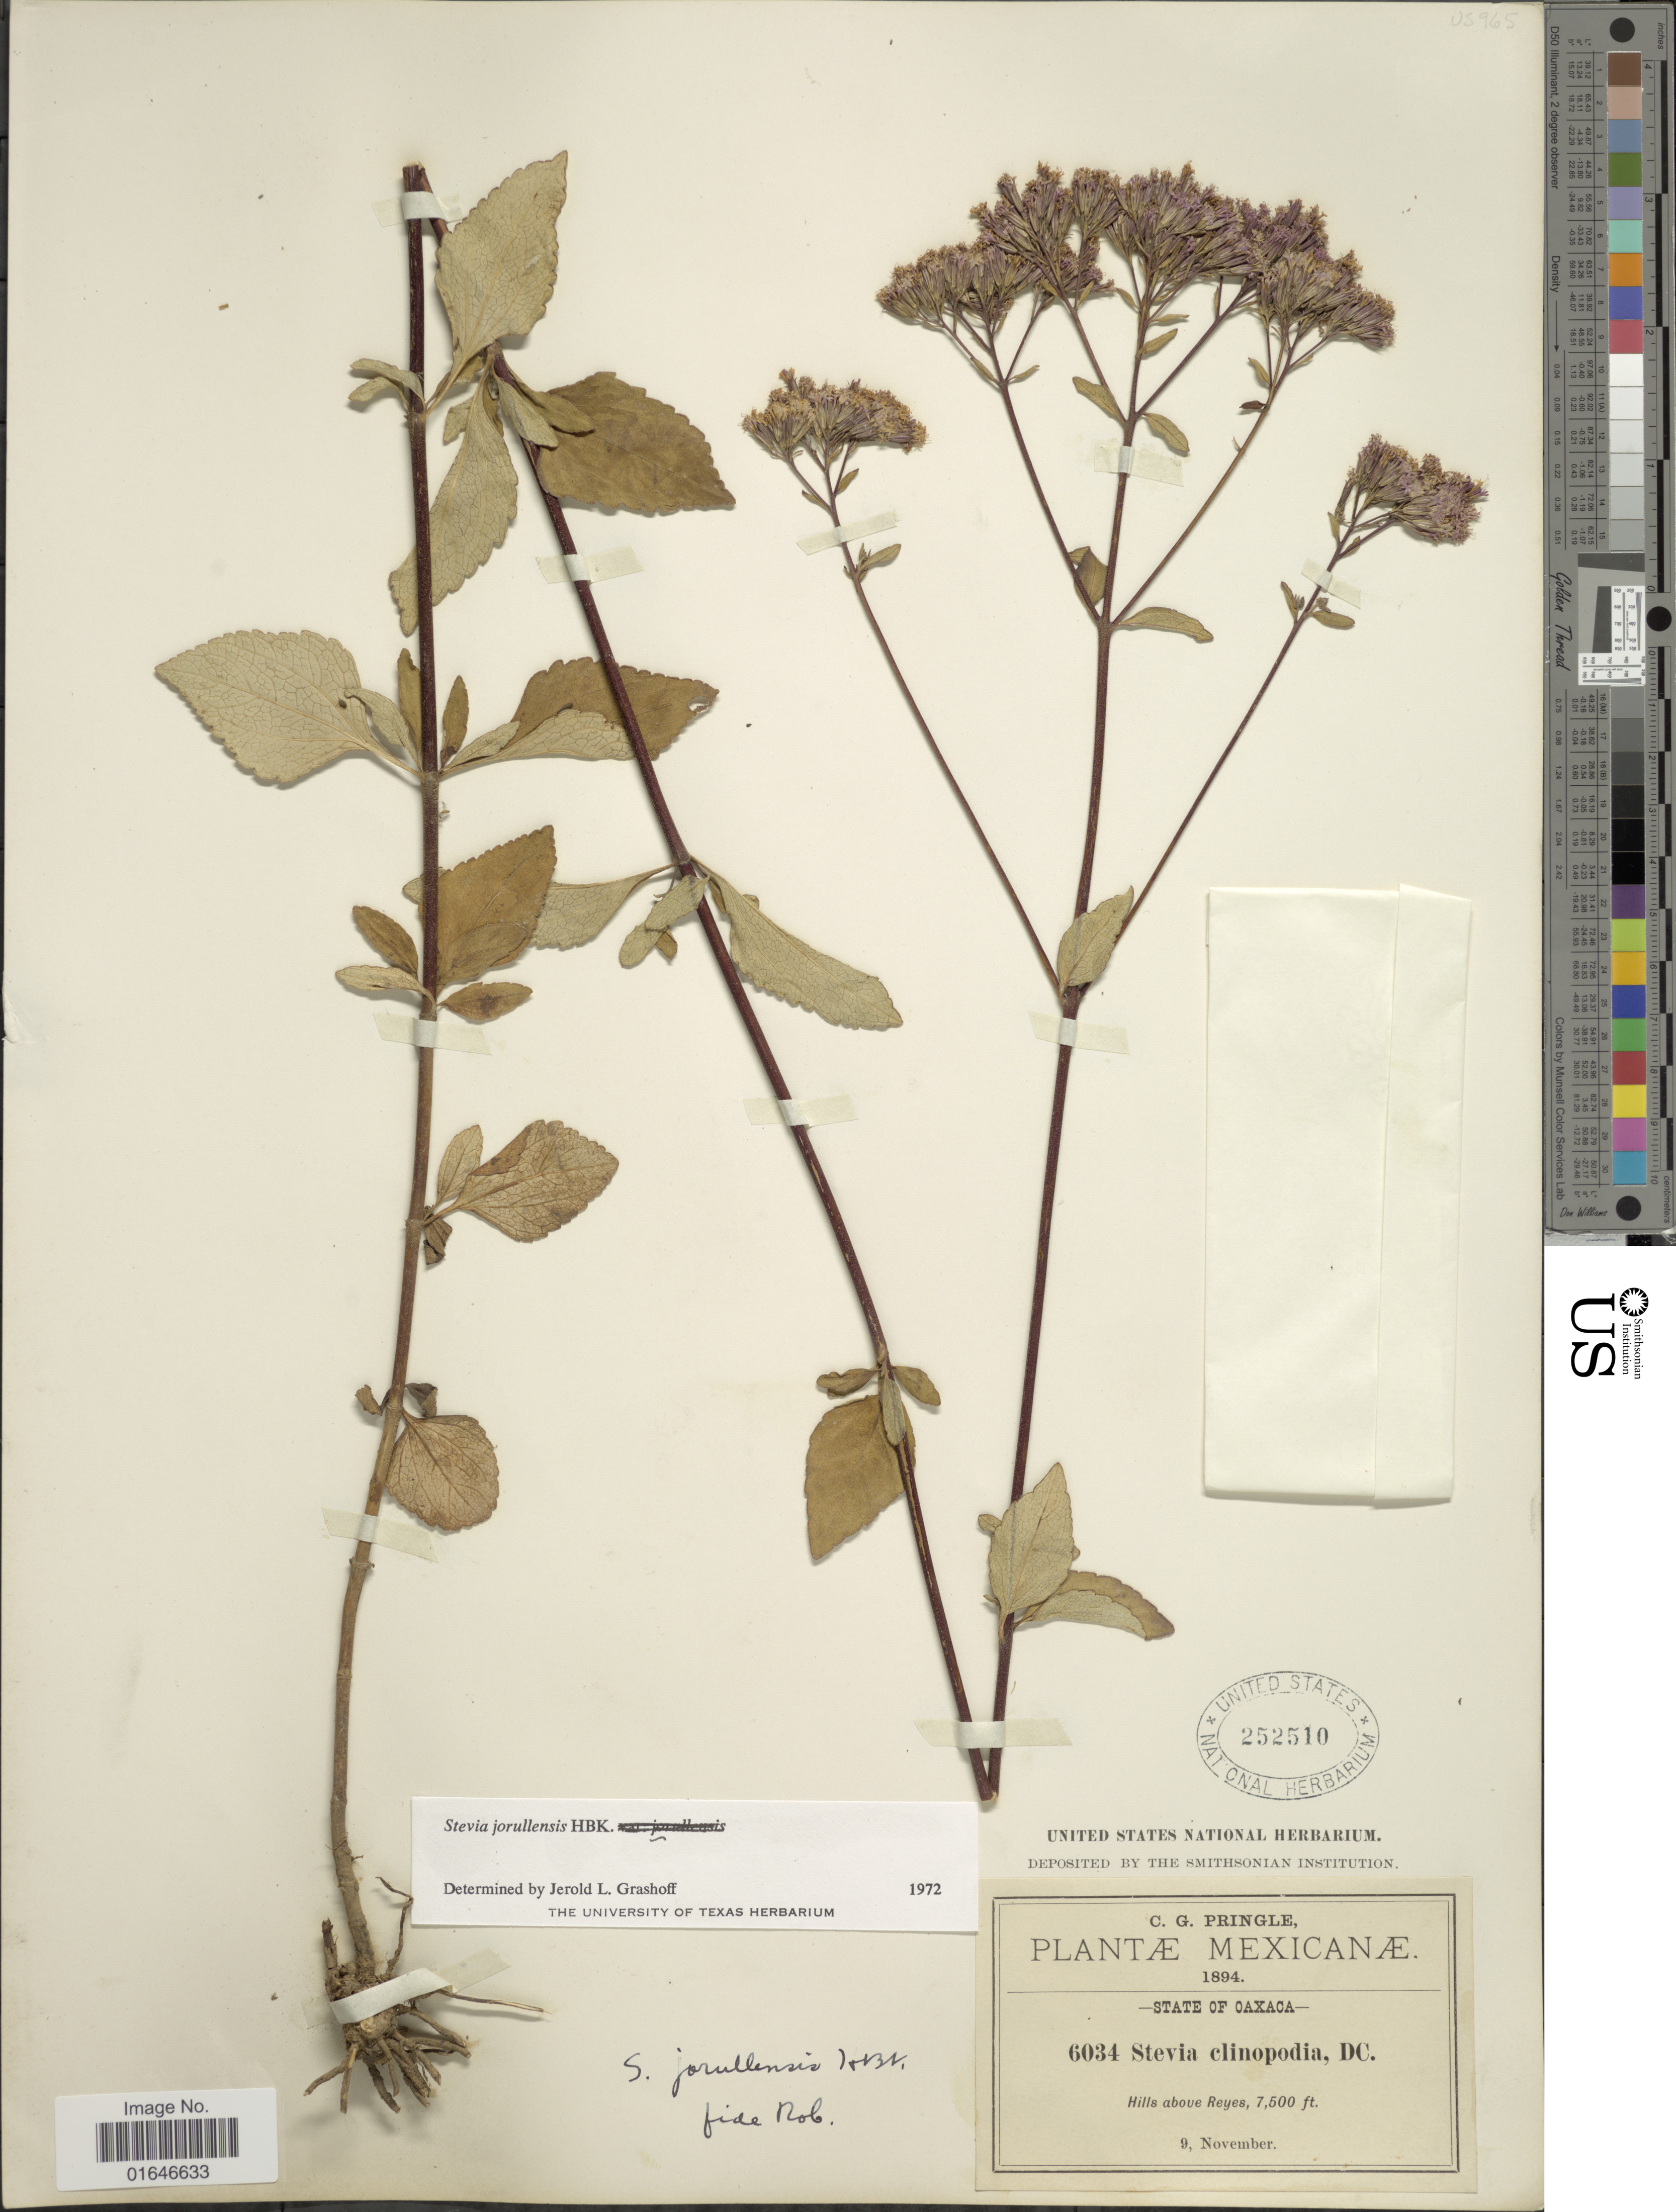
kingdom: Plantae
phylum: Tracheophyta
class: Magnoliopsida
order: Asterales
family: Asteraceae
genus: Stevia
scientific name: Stevia jorullensis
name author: Kunth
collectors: C. G. Pringle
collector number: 6034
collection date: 1894-11-09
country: Mexico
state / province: Oaxaca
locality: State of oaxaca, Hills above Reyes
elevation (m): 2286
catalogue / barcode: US 252510